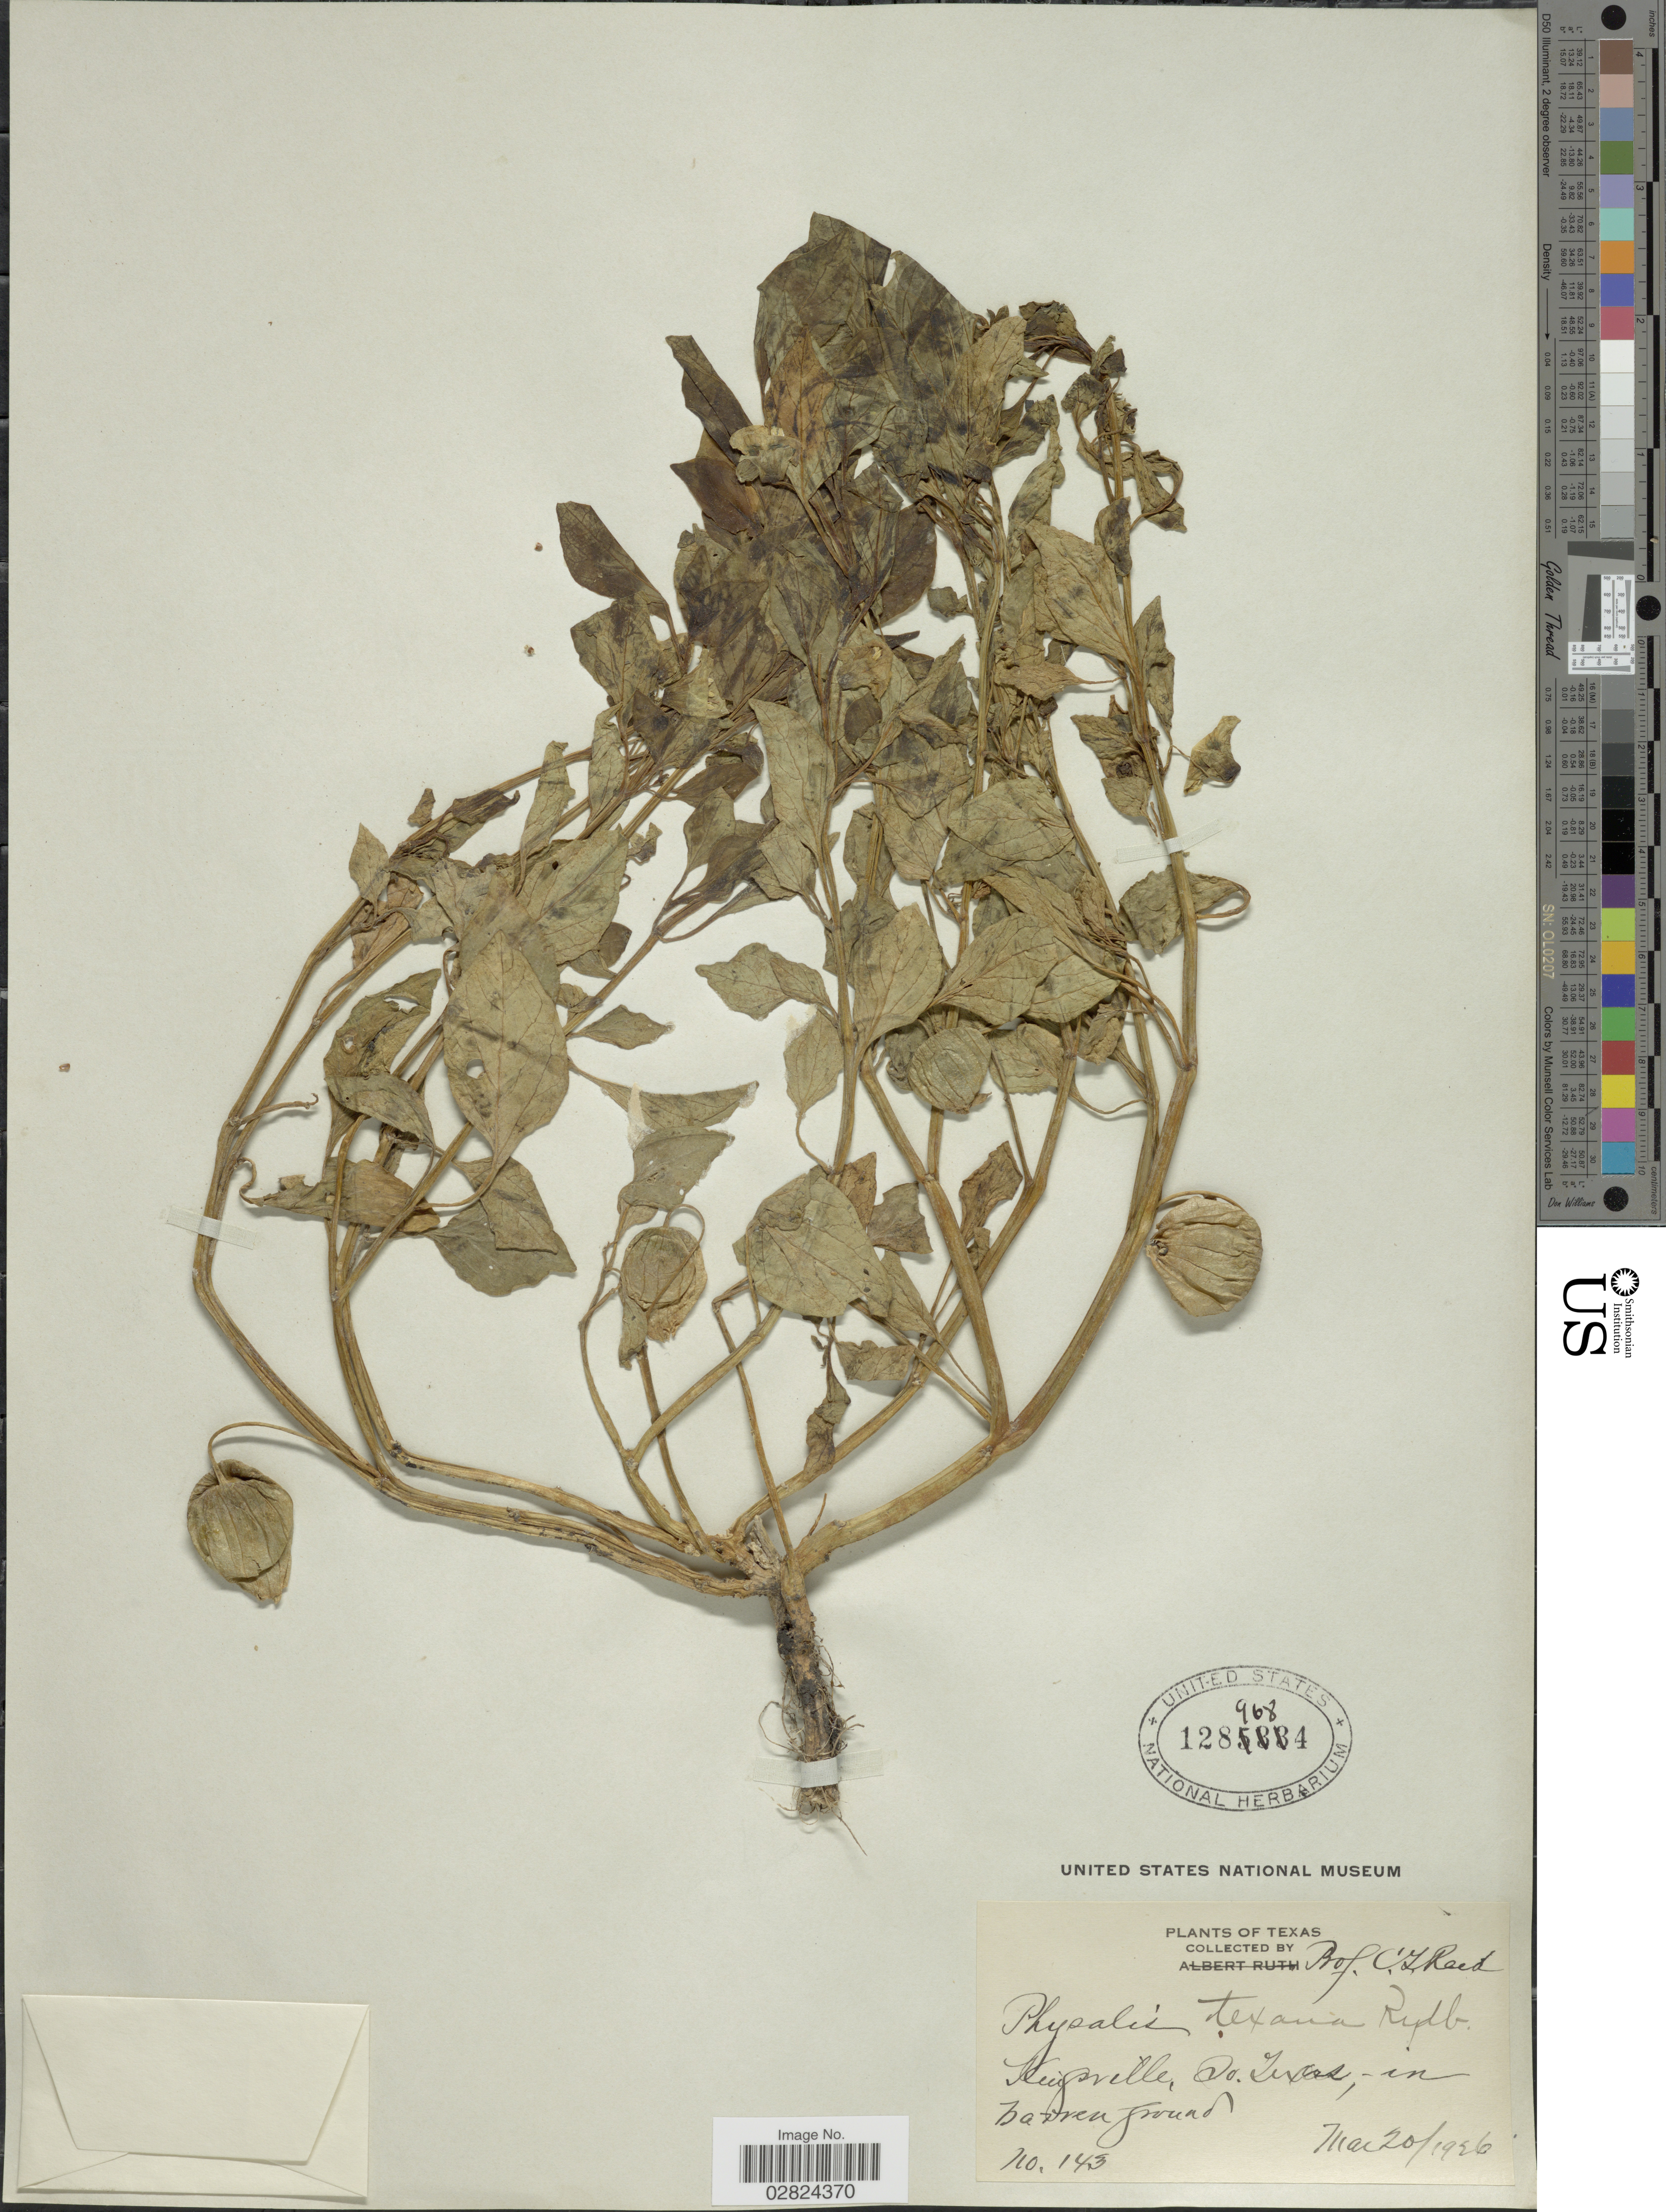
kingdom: Plantae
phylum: Tracheophyta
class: Magnoliopsida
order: Solanales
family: Solanaceae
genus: Physalis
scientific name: Physalis texana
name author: Rydb.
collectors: C. Reed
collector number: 143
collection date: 1926-03-20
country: United States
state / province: Texas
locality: Kingsville, So. Texas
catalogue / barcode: US 1289684